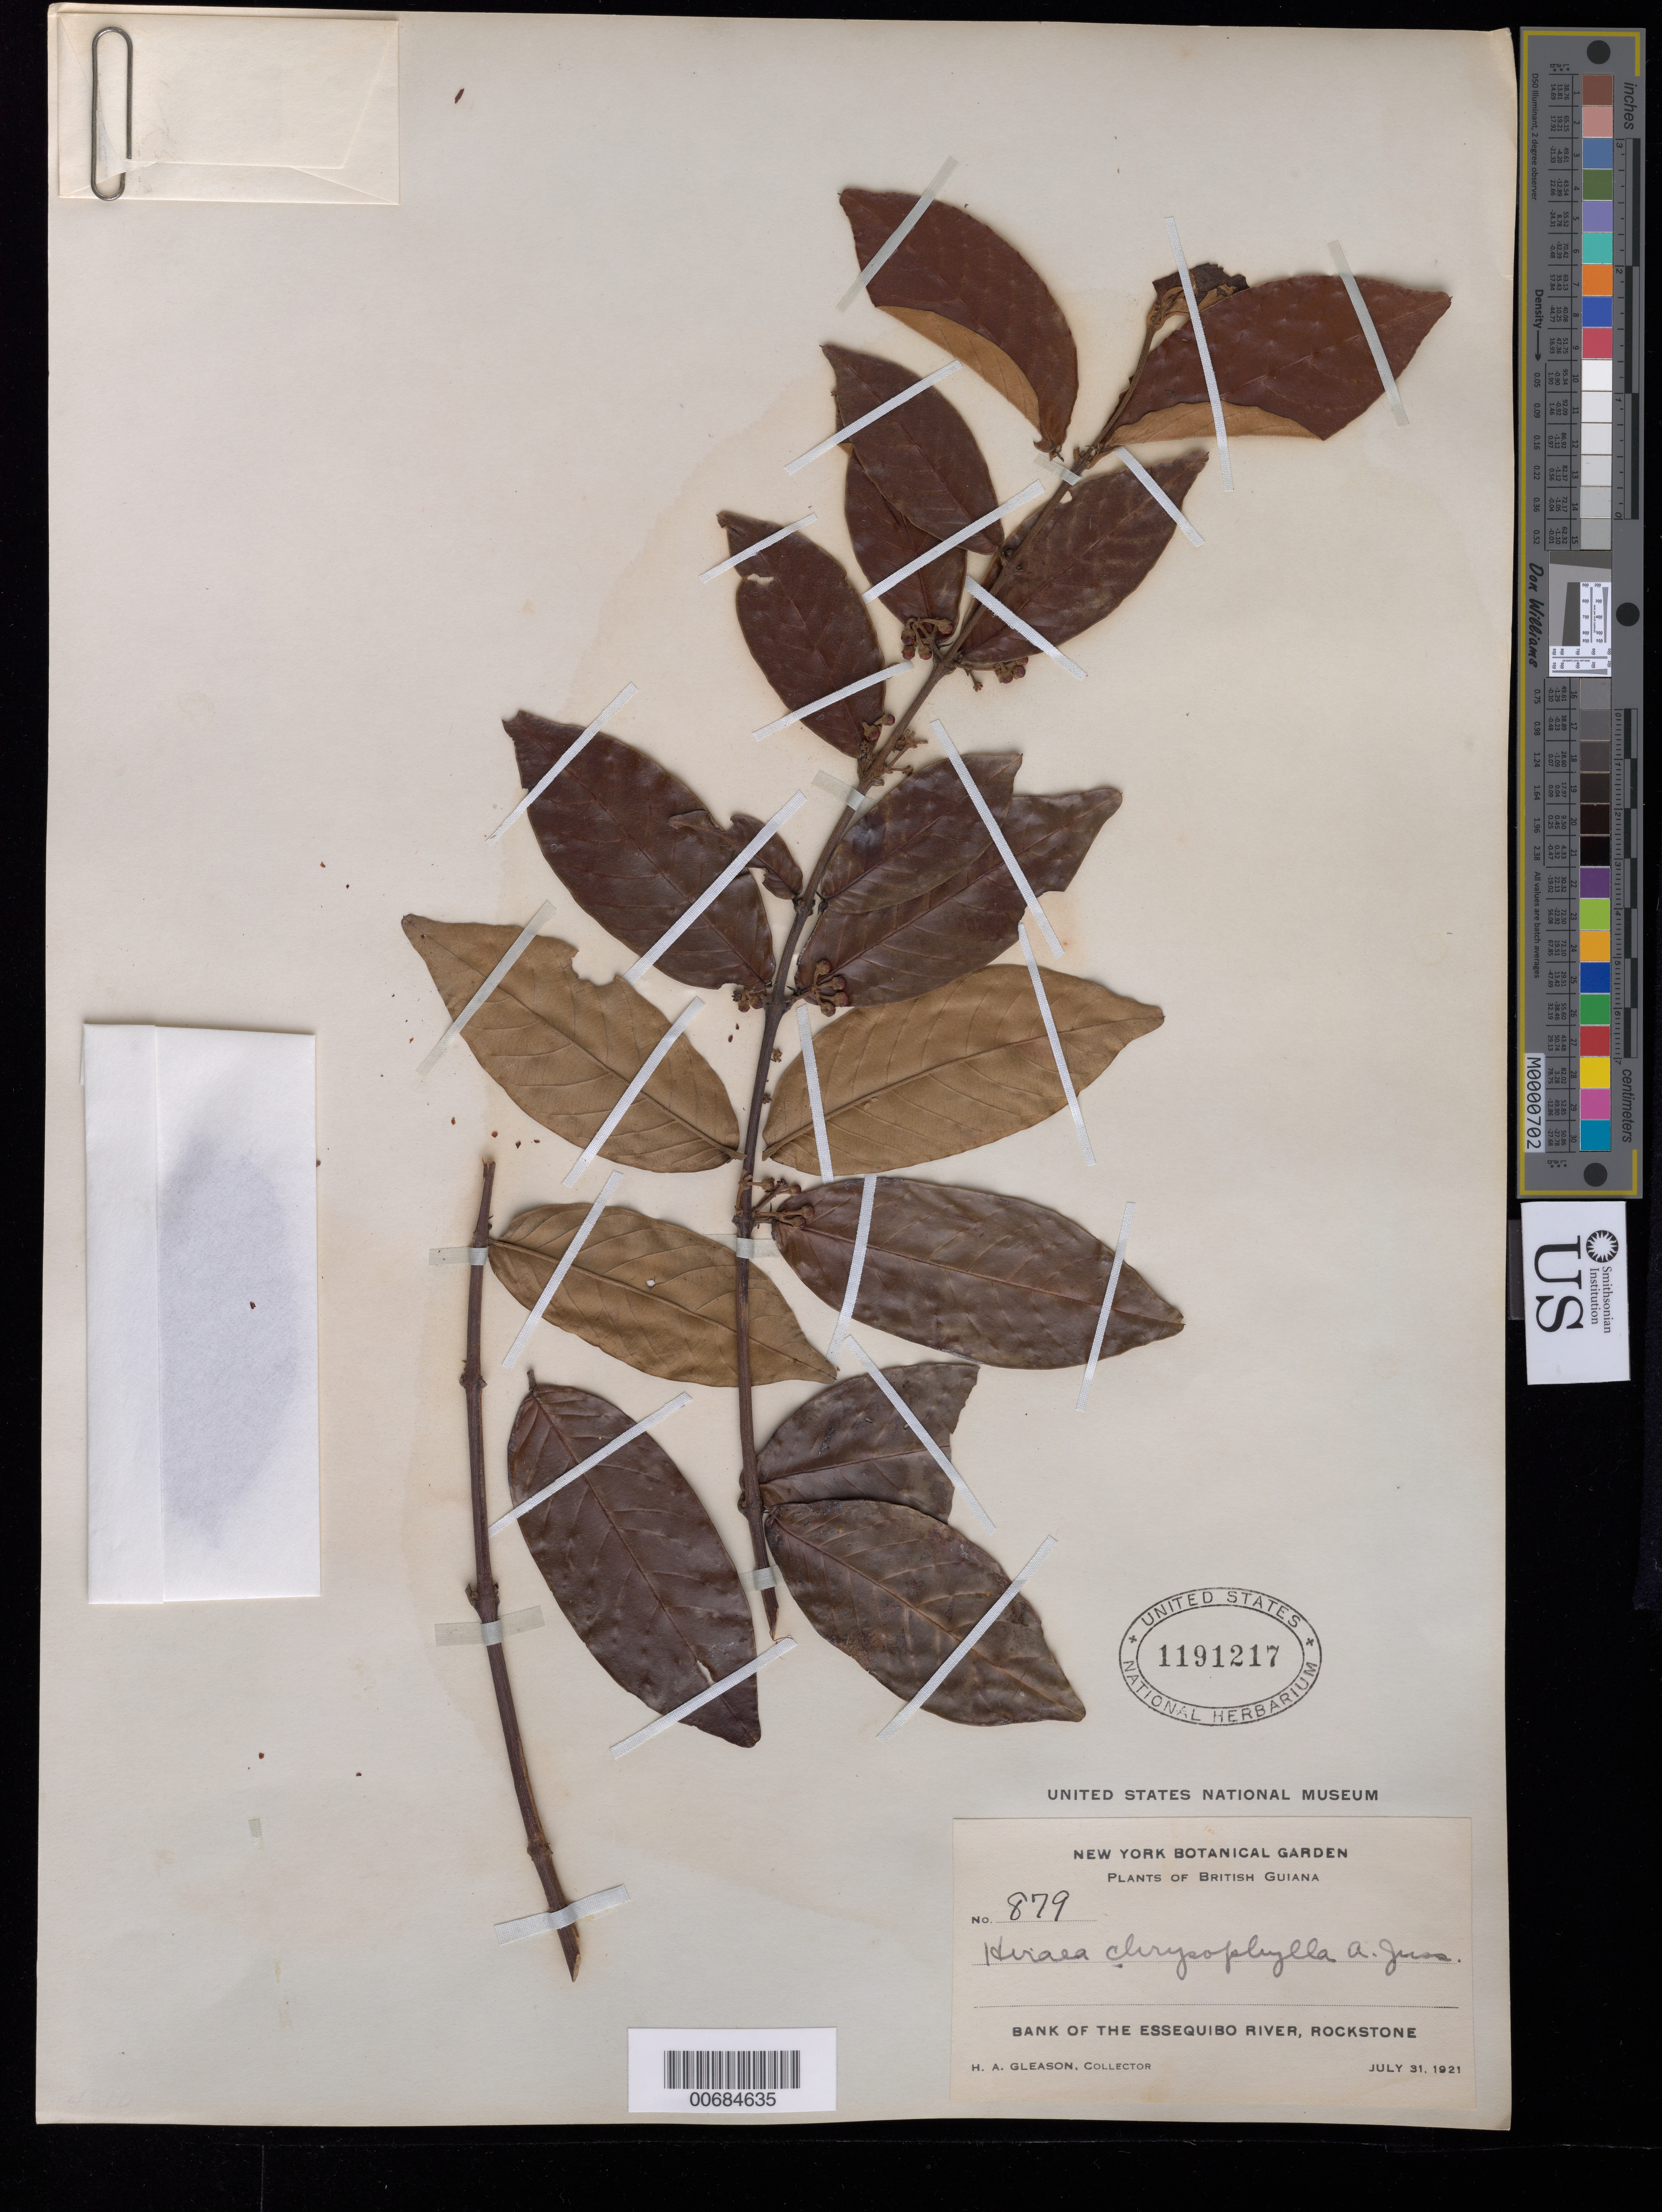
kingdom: Plantae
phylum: Tracheophyta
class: Magnoliopsida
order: Malpighiales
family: Malpighiaceae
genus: Hiraea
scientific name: Hiraea chrysophylla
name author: A. Juss.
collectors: H. A. Gleason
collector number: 879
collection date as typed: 31-Jul-21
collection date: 1921-07-31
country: Guyana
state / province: U. Demerara-Berbice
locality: Rockstone, on the Essequibo River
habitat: Riverbank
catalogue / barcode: US 1191217